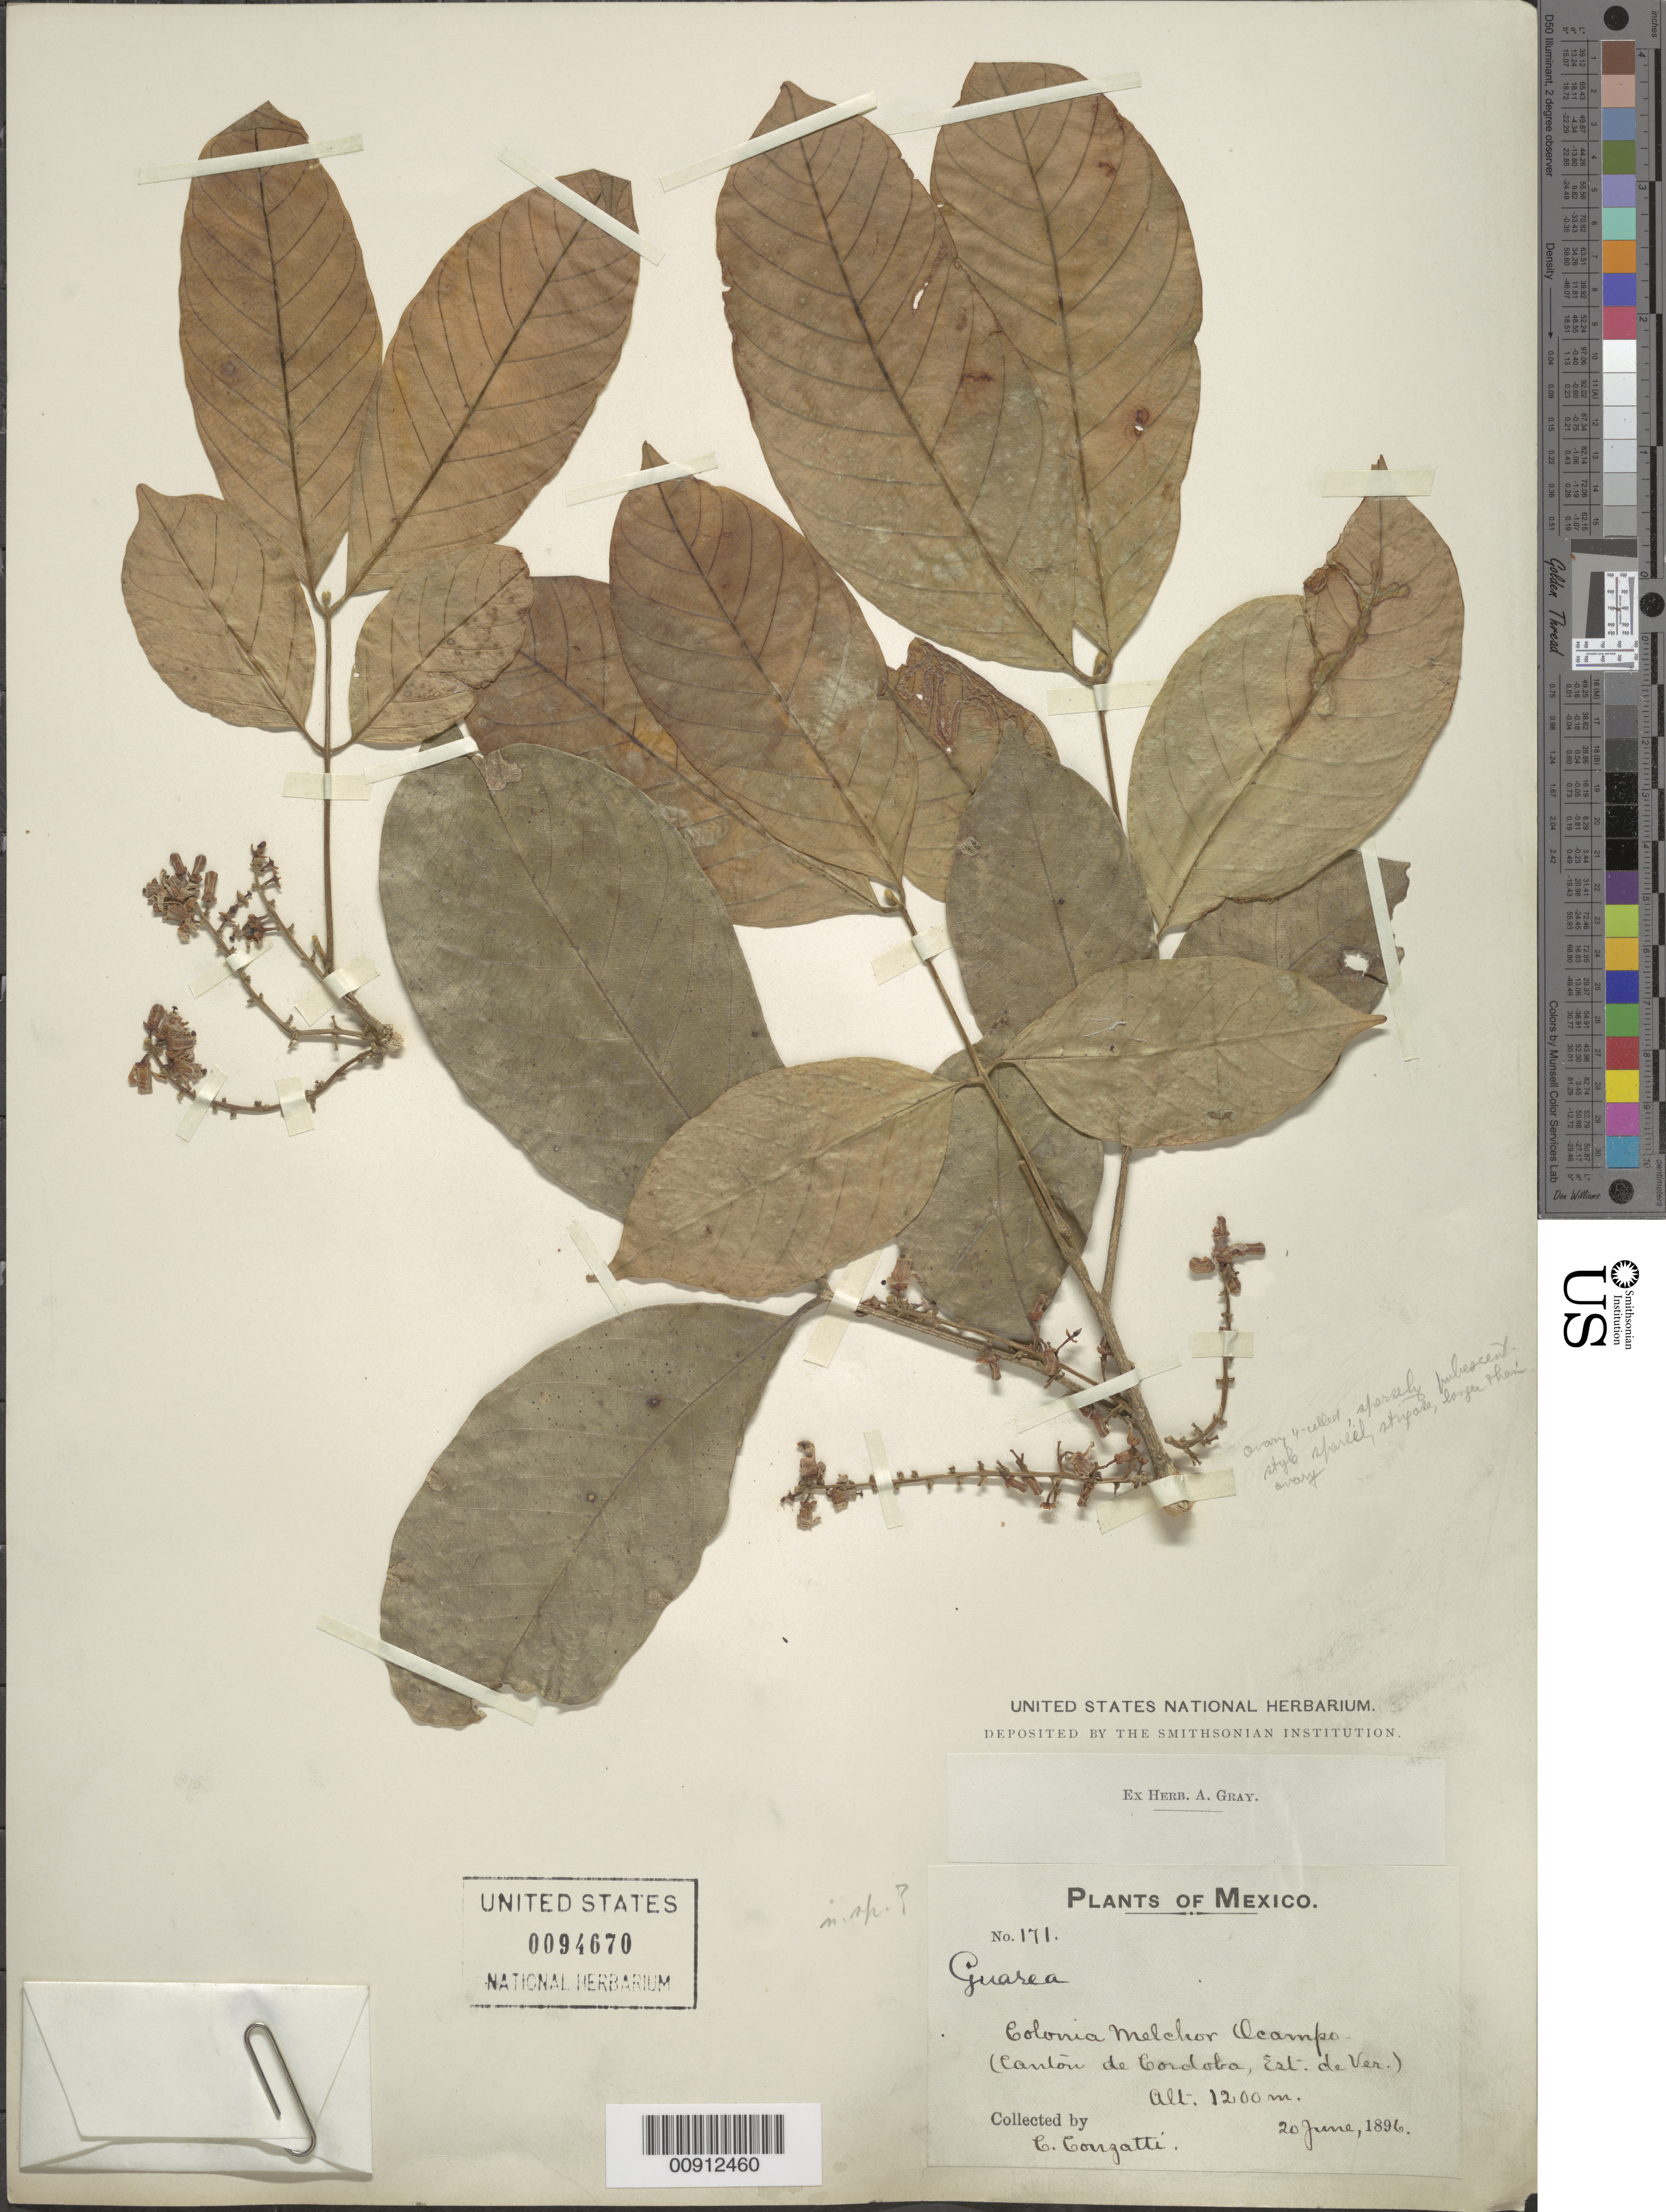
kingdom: Plantae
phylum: Tracheophyta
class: Magnoliopsida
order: Sapindales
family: Meliaceae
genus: Guarea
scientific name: Guarea sp.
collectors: C. Conzatti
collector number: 171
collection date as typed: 20 Jun 1896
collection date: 1896-06-20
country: Mexico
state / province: Veracruz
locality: Colonia Melchor Ocampo (Canton de Cordoba, Est. de Veracruz).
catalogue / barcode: US 94670